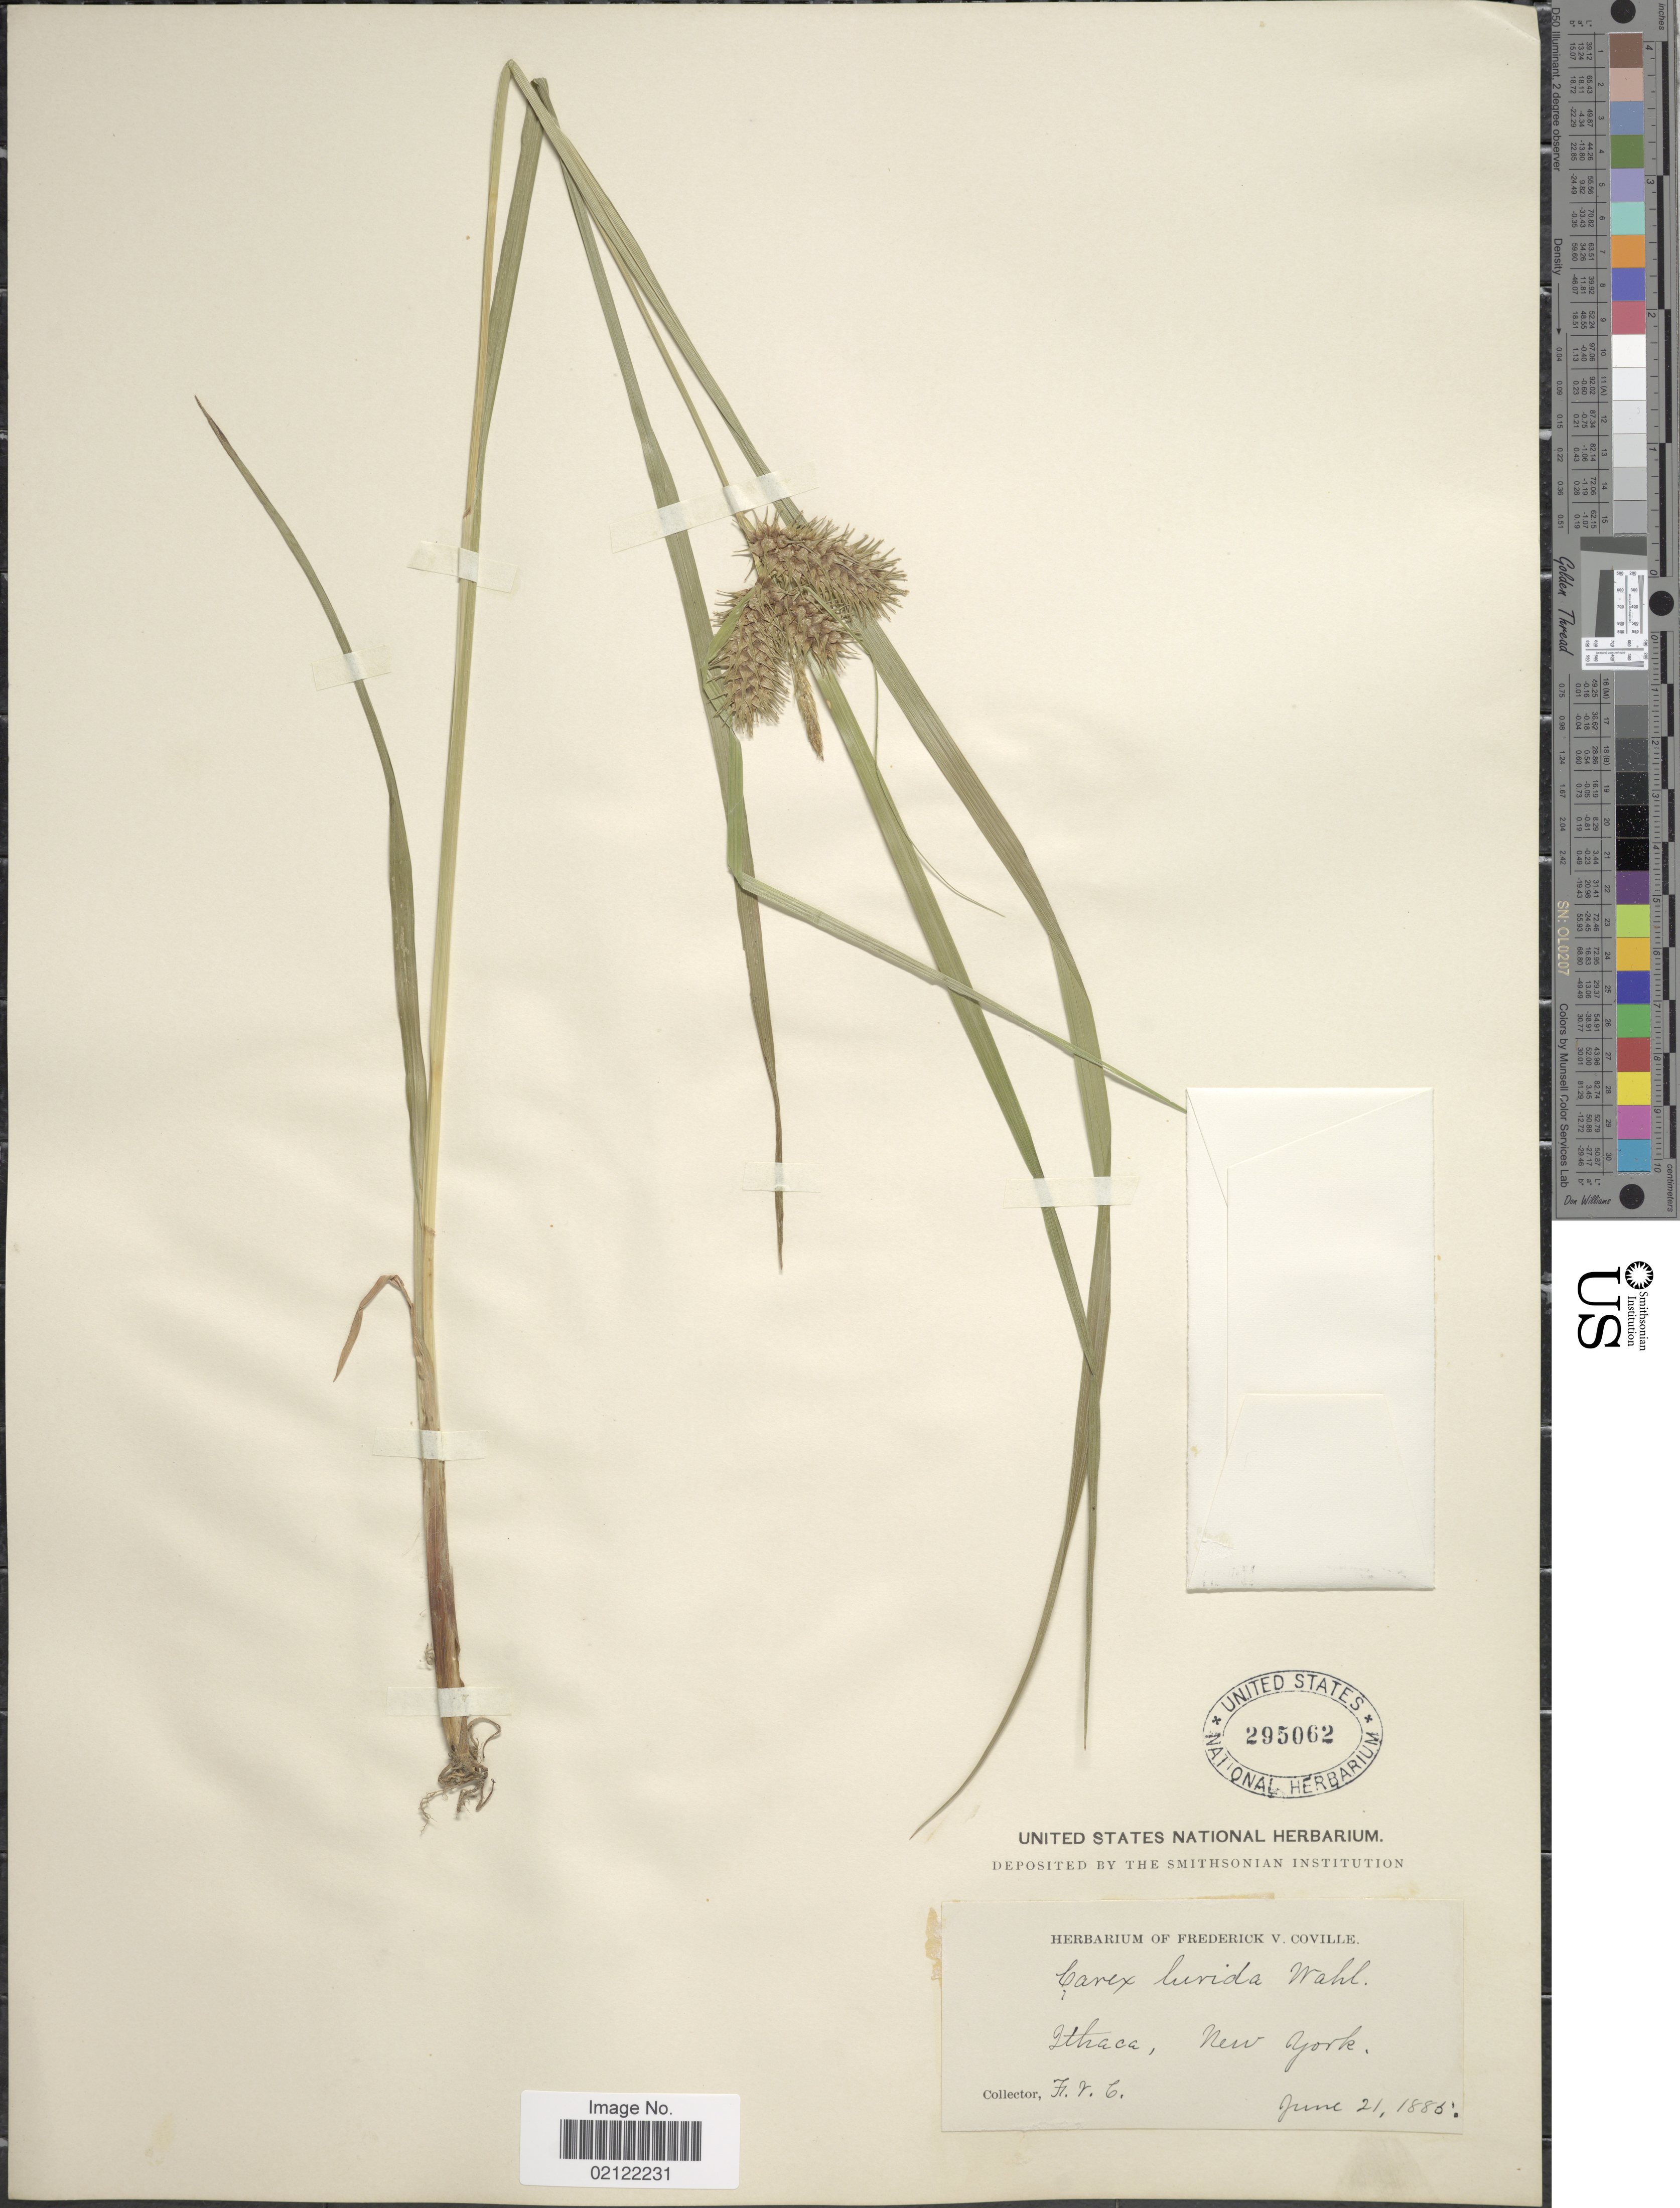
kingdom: Plantae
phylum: Tracheophyta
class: Liliopsida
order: Poales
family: Cyperaceae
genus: Carex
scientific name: Carex lurida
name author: Wahlenb.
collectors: F. V. Coville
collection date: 1885-06-21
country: United States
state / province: New York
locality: Ithaca, New York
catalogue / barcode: US 295062